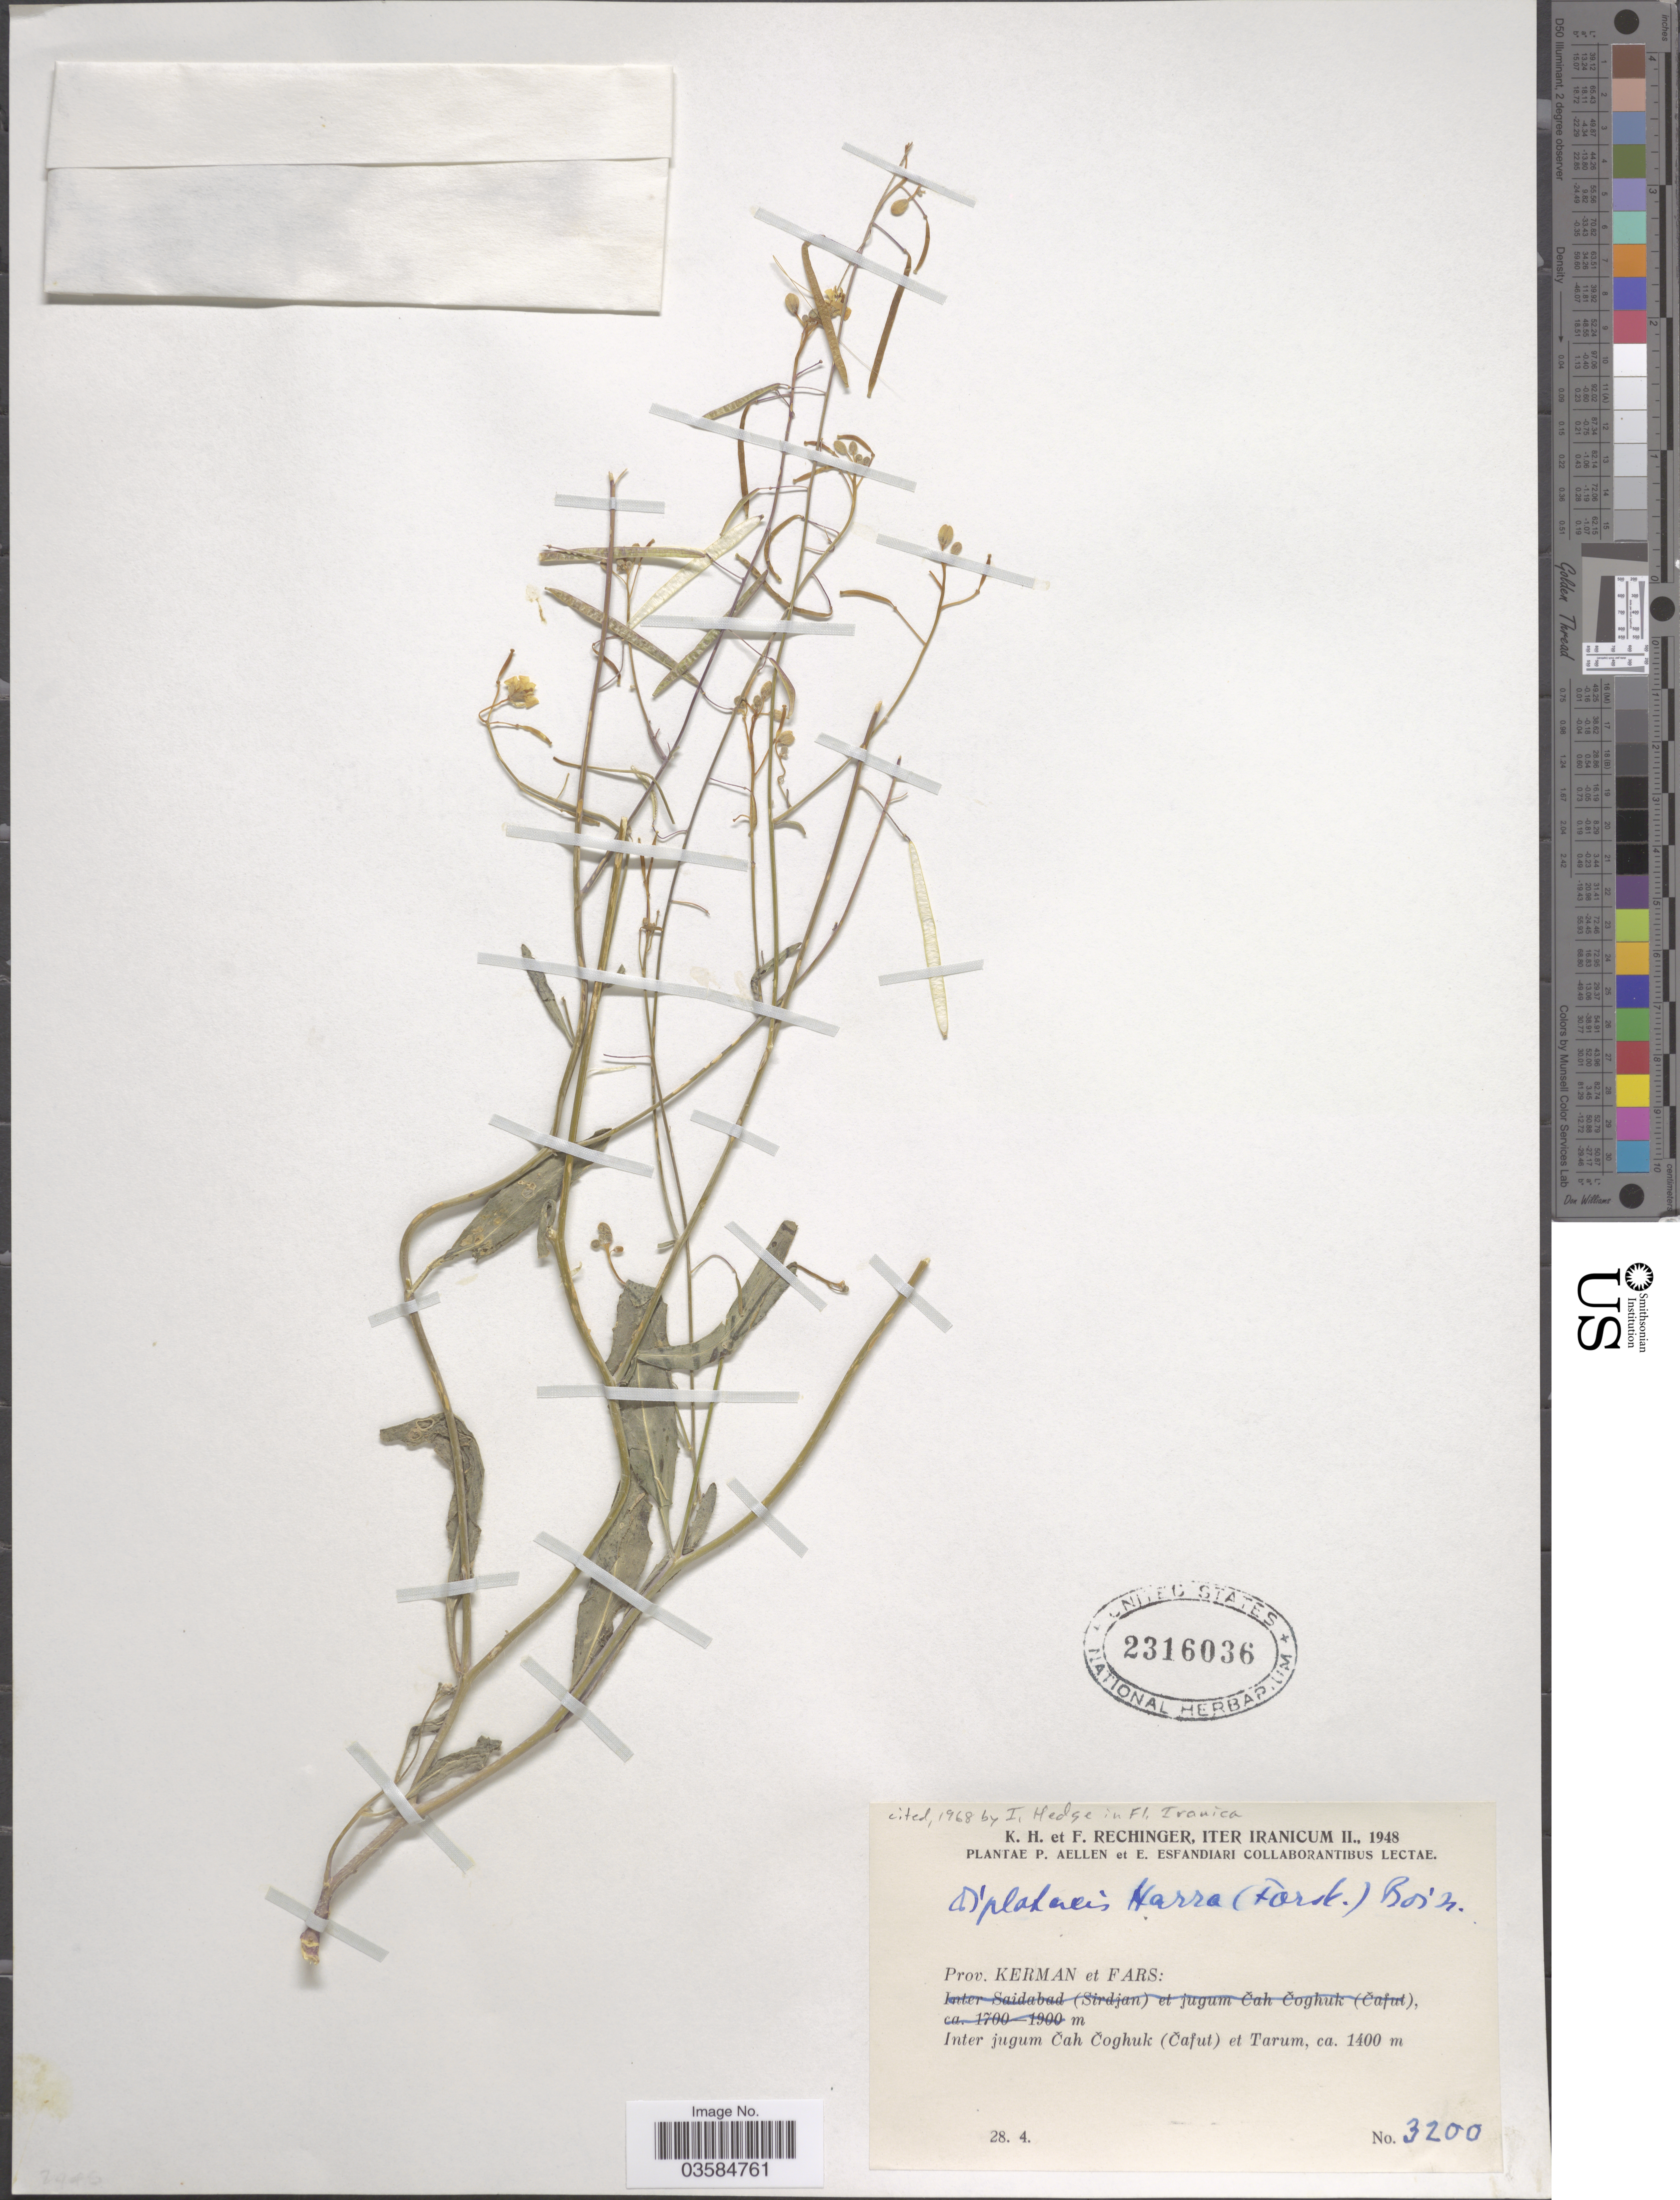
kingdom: Plantae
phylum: Tracheophyta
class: Magnoliopsida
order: Brassicales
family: Brassicaceae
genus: Diplotaxis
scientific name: Diplotaxis harra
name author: Boiss.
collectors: K. H. Rechinger & F. Rechinger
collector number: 3200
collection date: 1948-04-28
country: Iran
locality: Iter Iranicum II. Prov. Kerman et Fars: Inter jugum Čah Čoghuk (Čafut) et Tarum.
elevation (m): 1400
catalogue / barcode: US 2316036